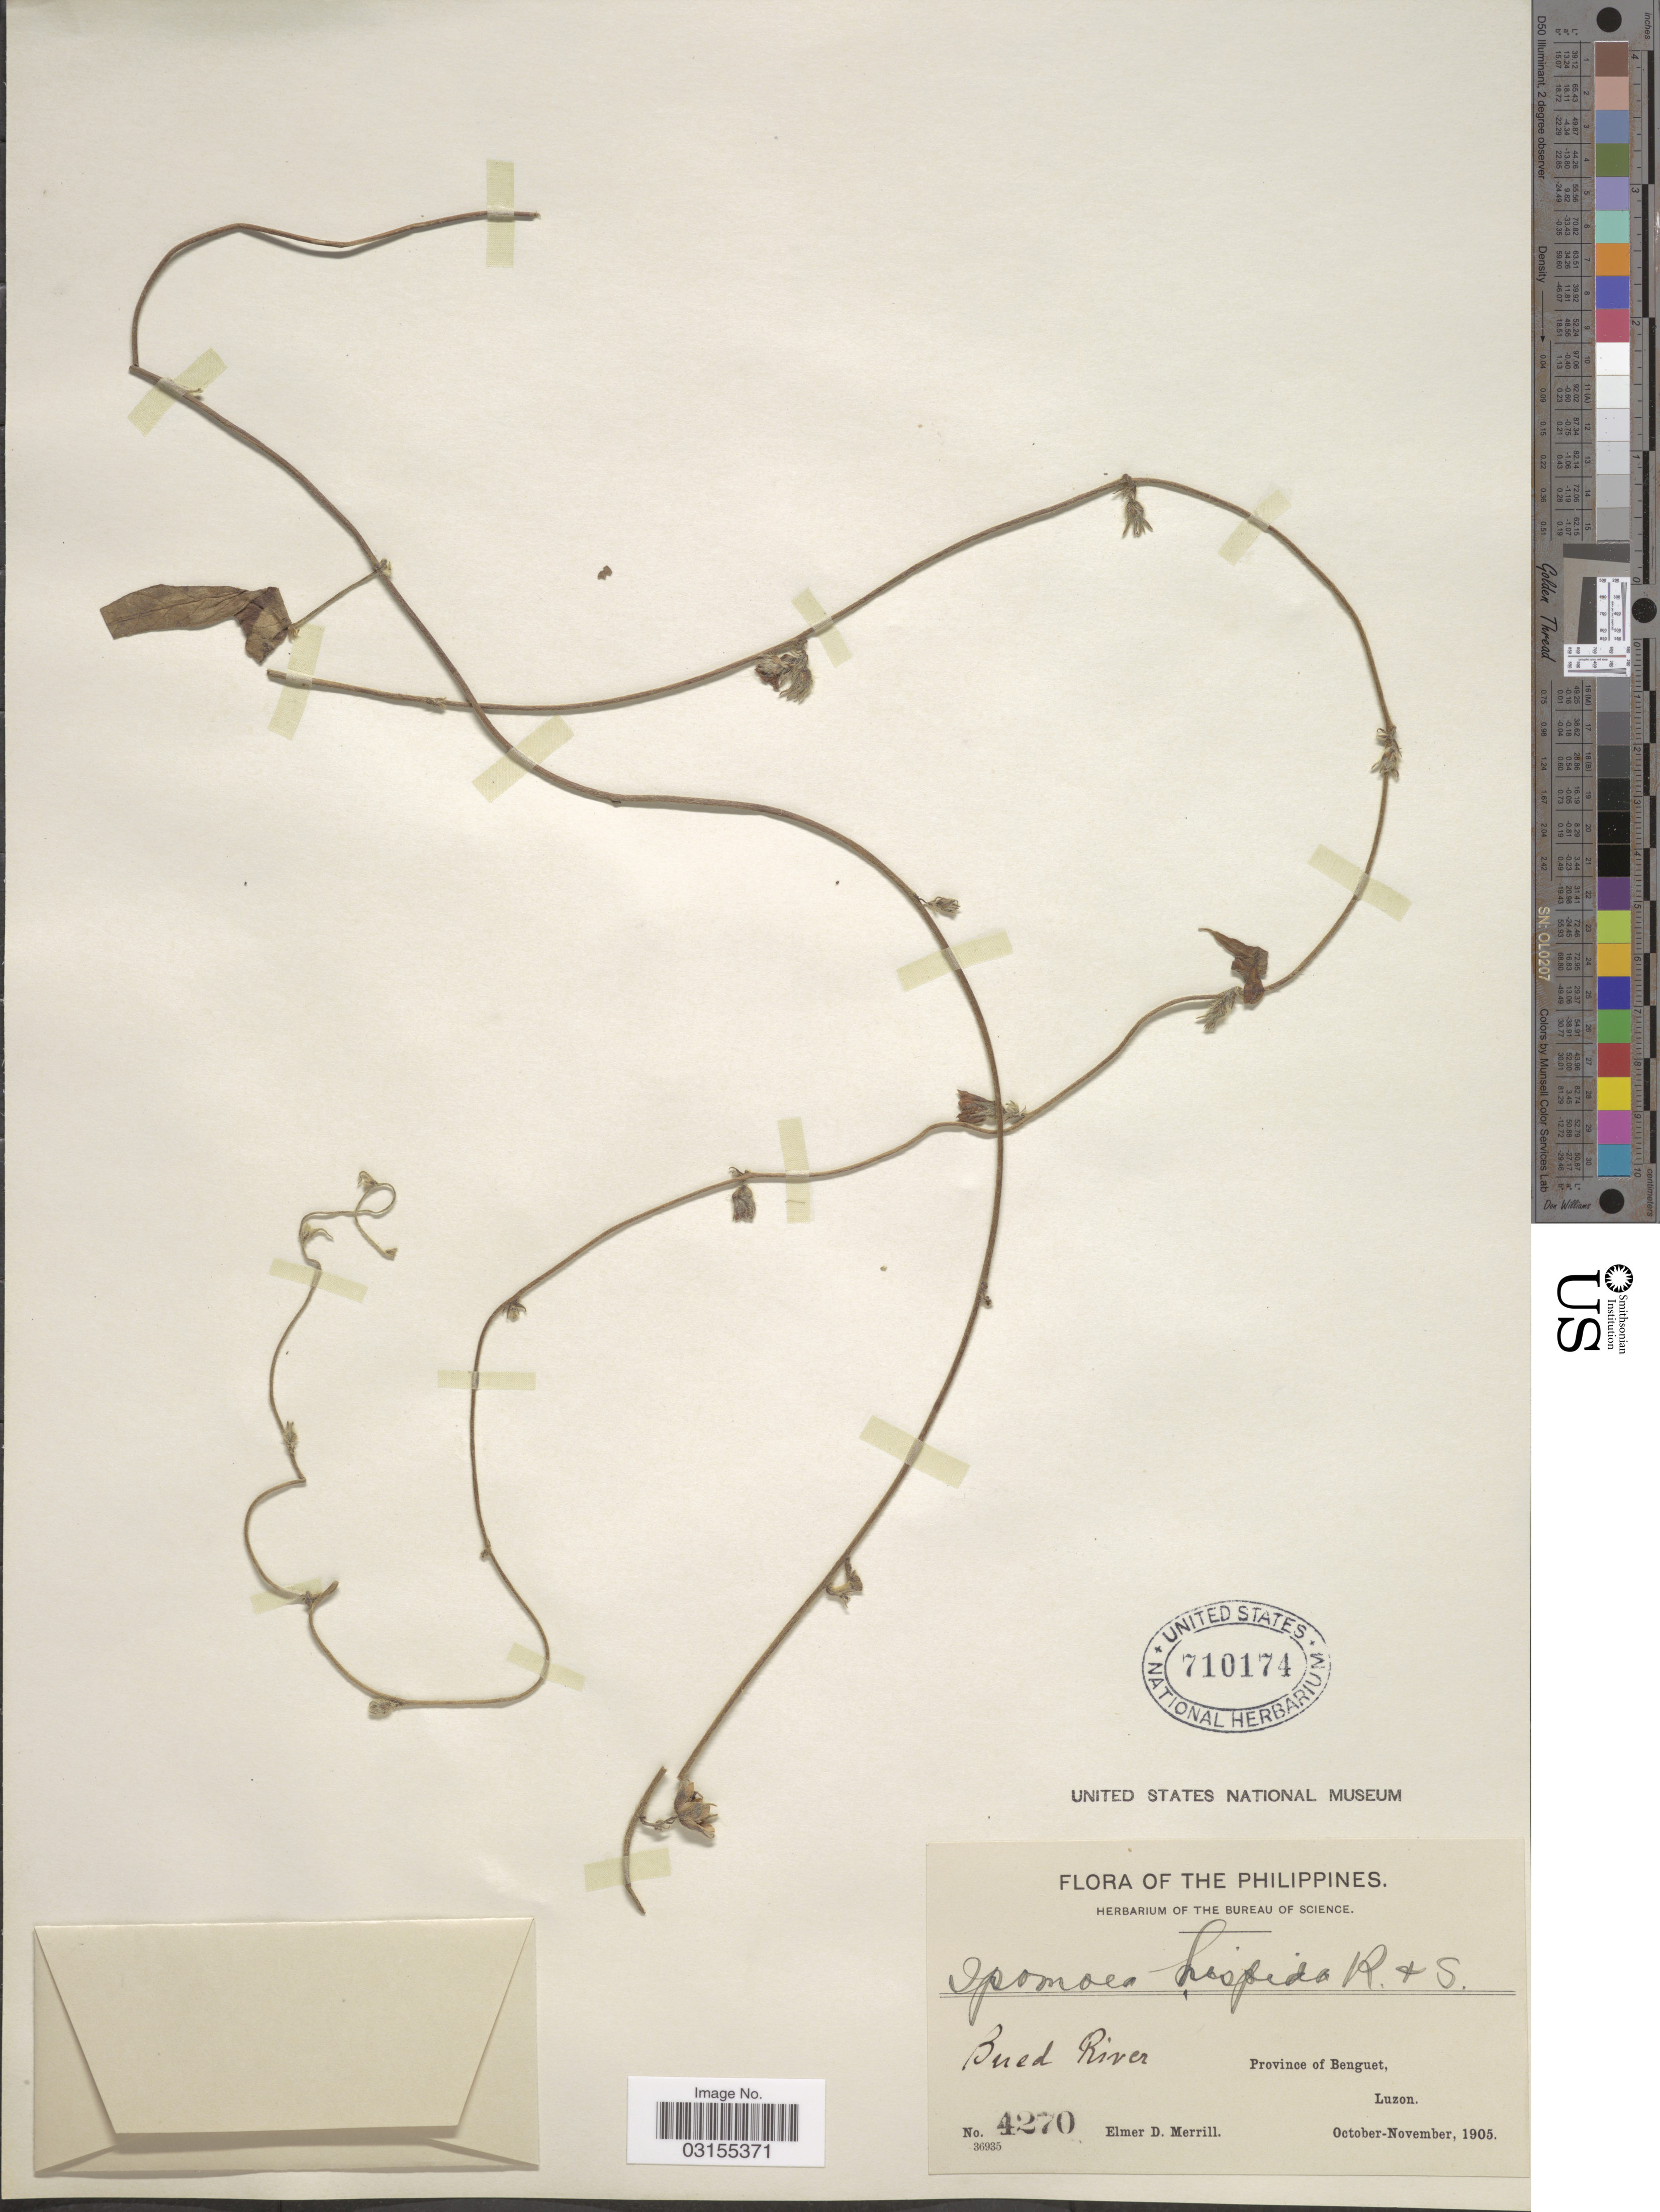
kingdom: Plantae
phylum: Tracheophyta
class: Magnoliopsida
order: Solanales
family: Convolvulaceae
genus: Ipomoea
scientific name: Ipomoea hispida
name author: Zuccagni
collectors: E. D. Merrill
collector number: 4270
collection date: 1905-10/1905-11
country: Philippines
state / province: Cordillera (Administrative Region)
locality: Bued River. Province of Benguet, Luzon.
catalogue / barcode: US 710174